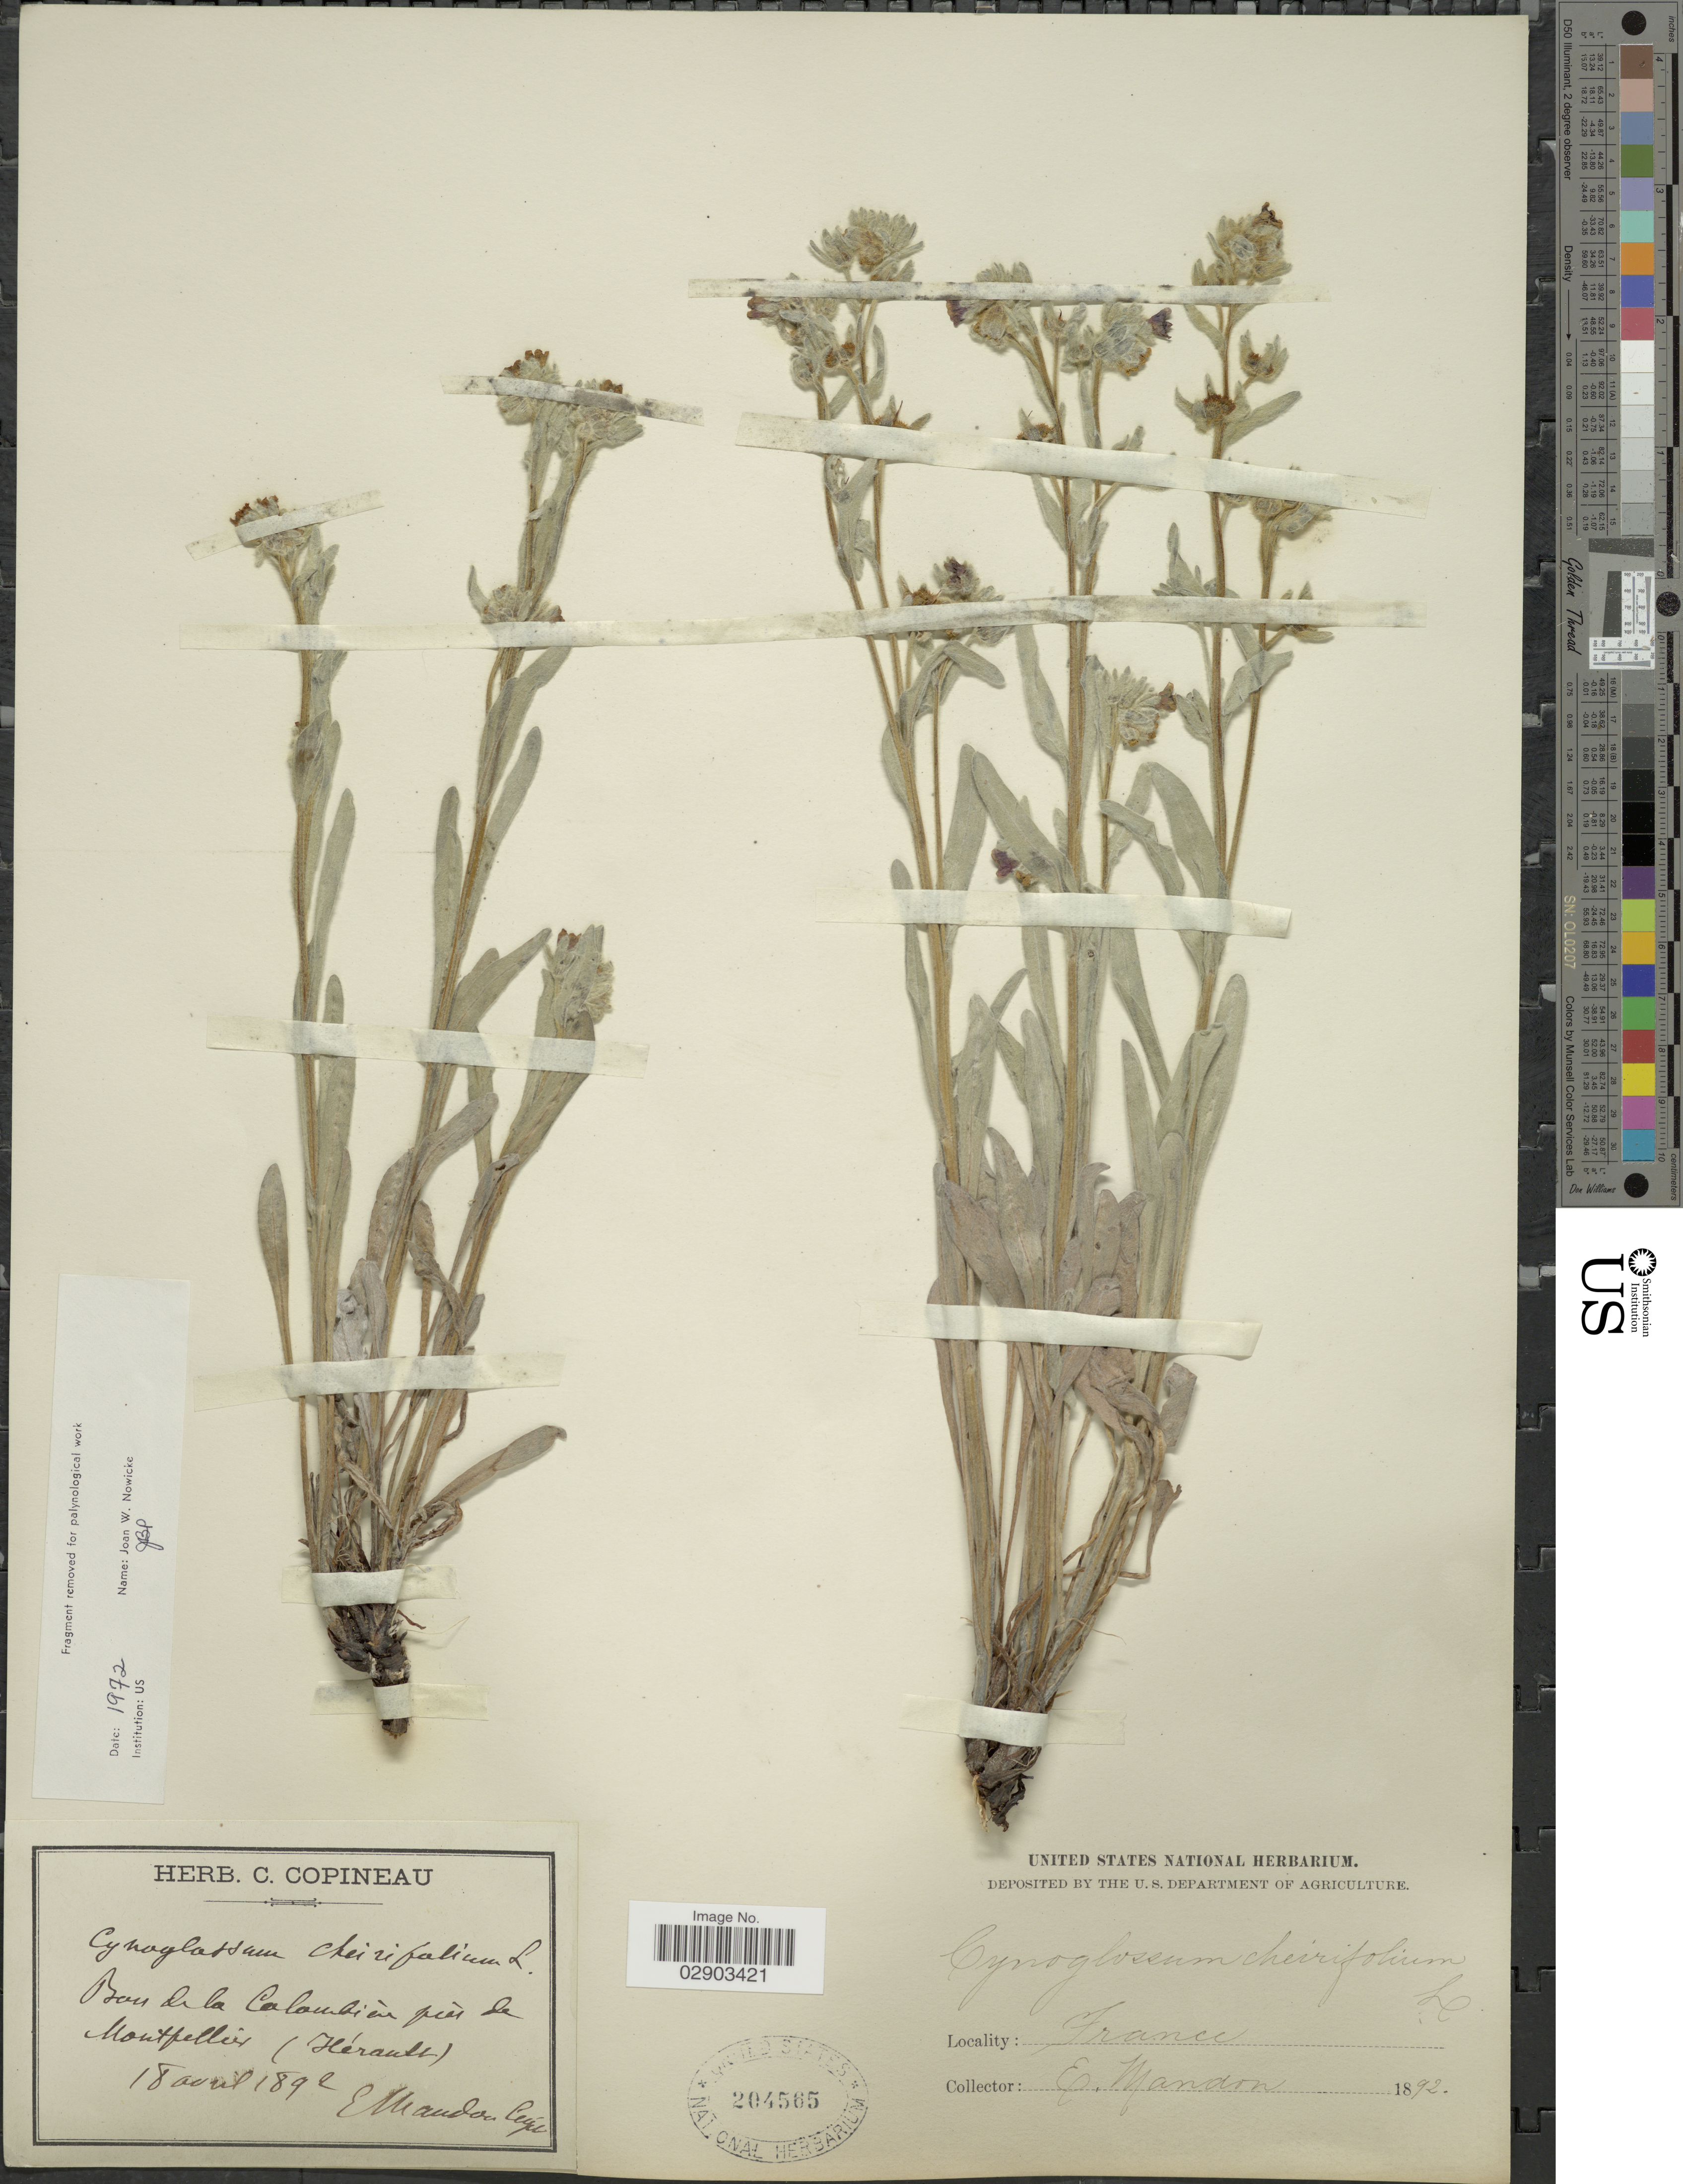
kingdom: Plantae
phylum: Tracheophyta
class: Magnoliopsida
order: Boraginales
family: Boraginaceae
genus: Cynoglossum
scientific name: Cynoglossum cheirifolium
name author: L.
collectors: E. Mandon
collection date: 1892-04-18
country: France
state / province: Occitanie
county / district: Hérault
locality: Bon de la Calambieu près de Montpellier (Hérault).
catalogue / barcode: US 204565